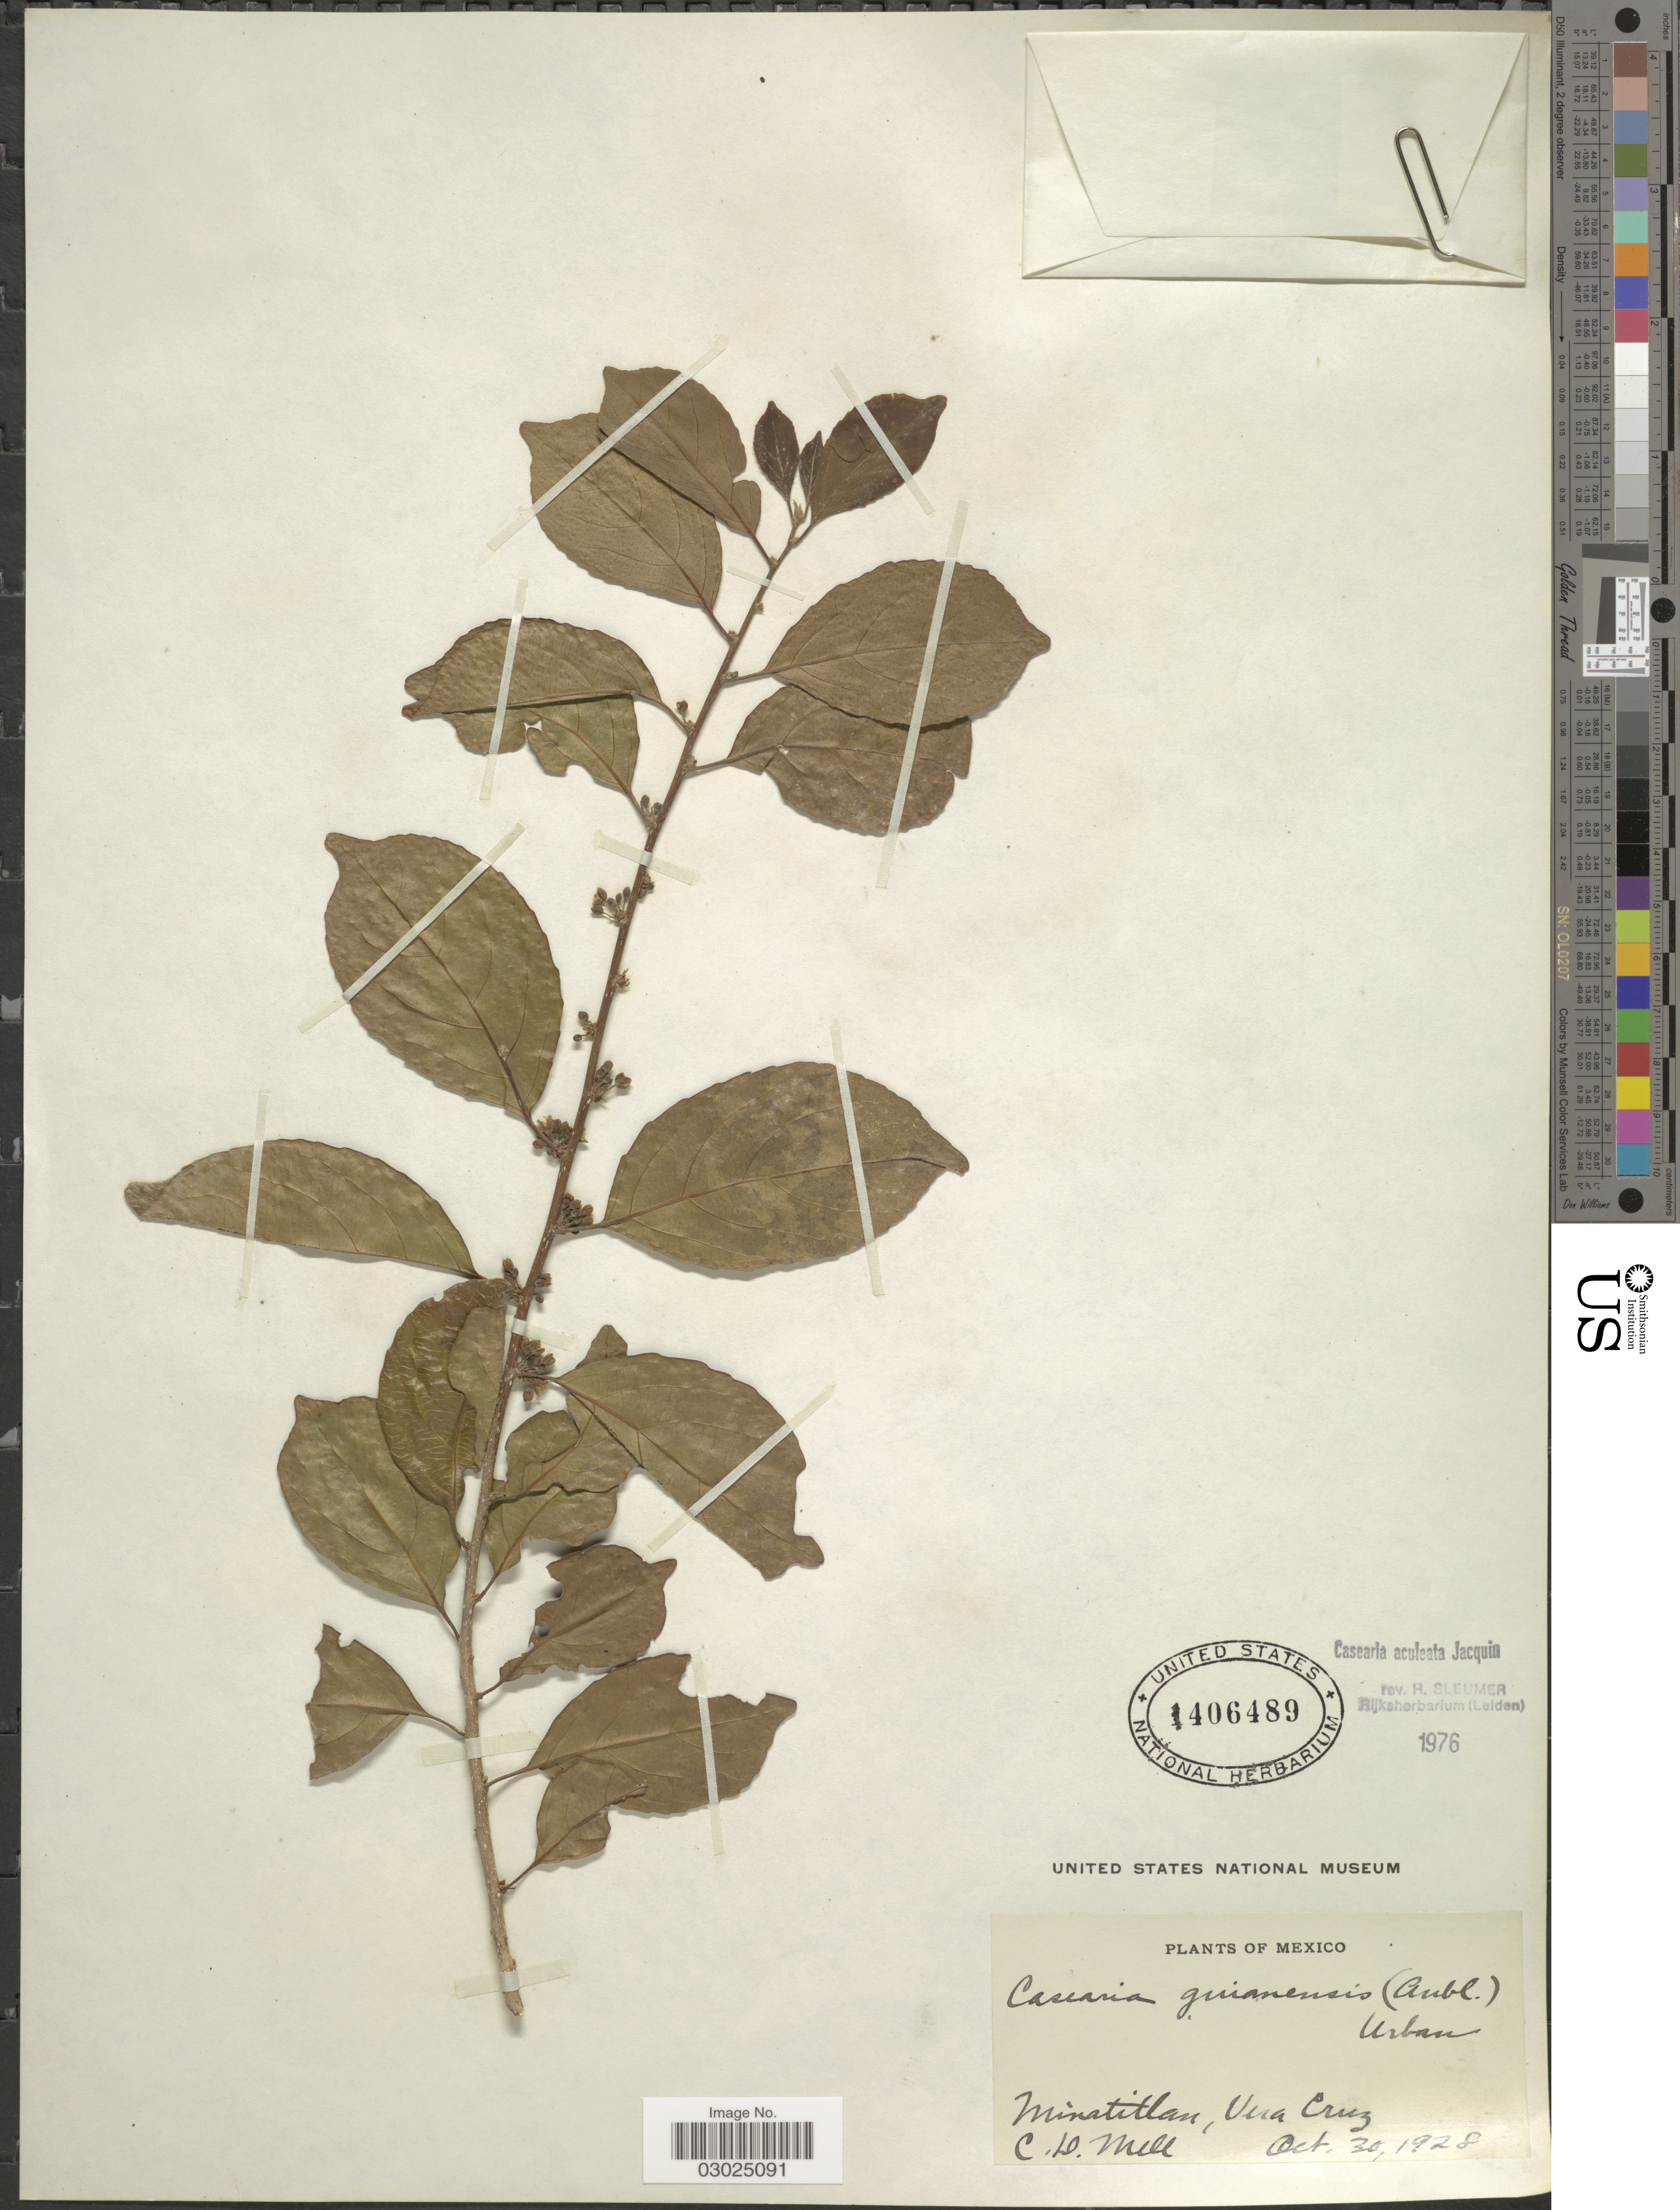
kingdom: Plantae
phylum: Tracheophyta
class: Magnoliopsida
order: Malpighiales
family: Salicaceae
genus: Casearia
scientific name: Casearia aculeata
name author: Jacq.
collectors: C. D. Mill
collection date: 1928-10-30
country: Mexico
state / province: Veracruz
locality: Minatitlan, Vera Cruz.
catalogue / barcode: US 1406489